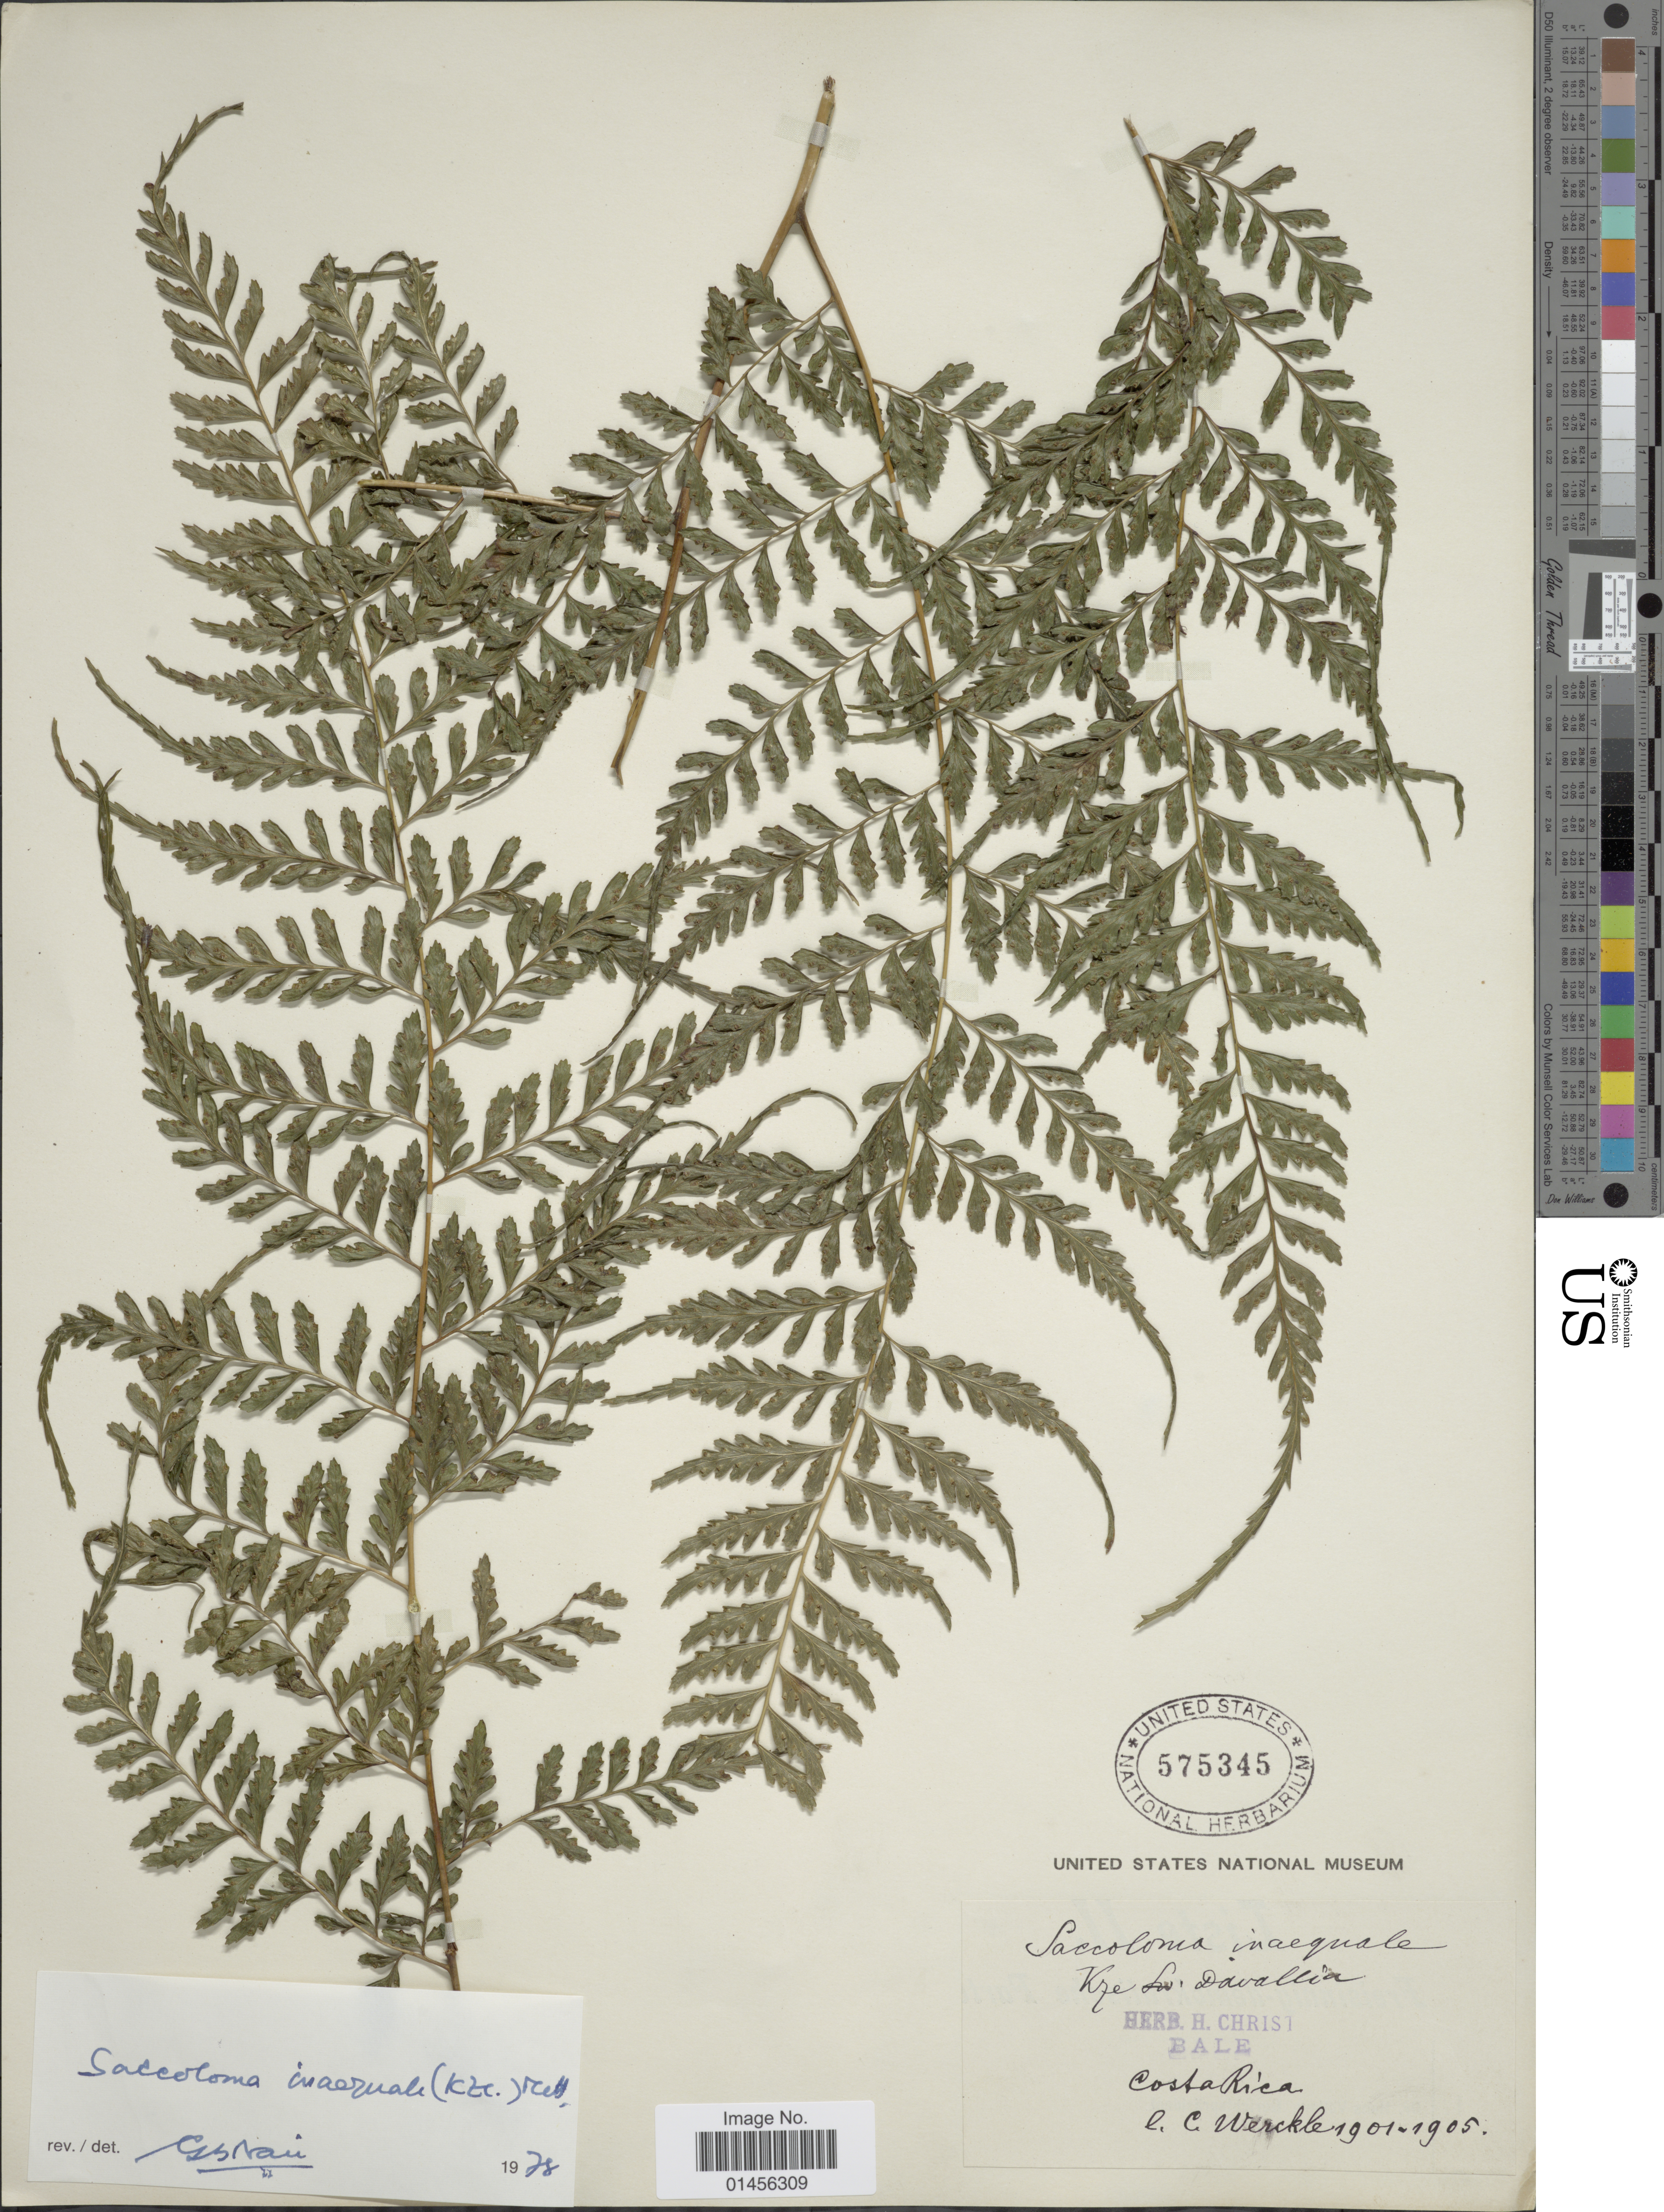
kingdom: Plantae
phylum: Tracheophyta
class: Polypodiopsida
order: Polypodiales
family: Saccolomataceae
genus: Saccoloma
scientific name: Saccoloma inaequale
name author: (Kunze) Mett.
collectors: C. C Wercklé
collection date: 1901/1905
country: Costa Rica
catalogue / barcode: US 575345